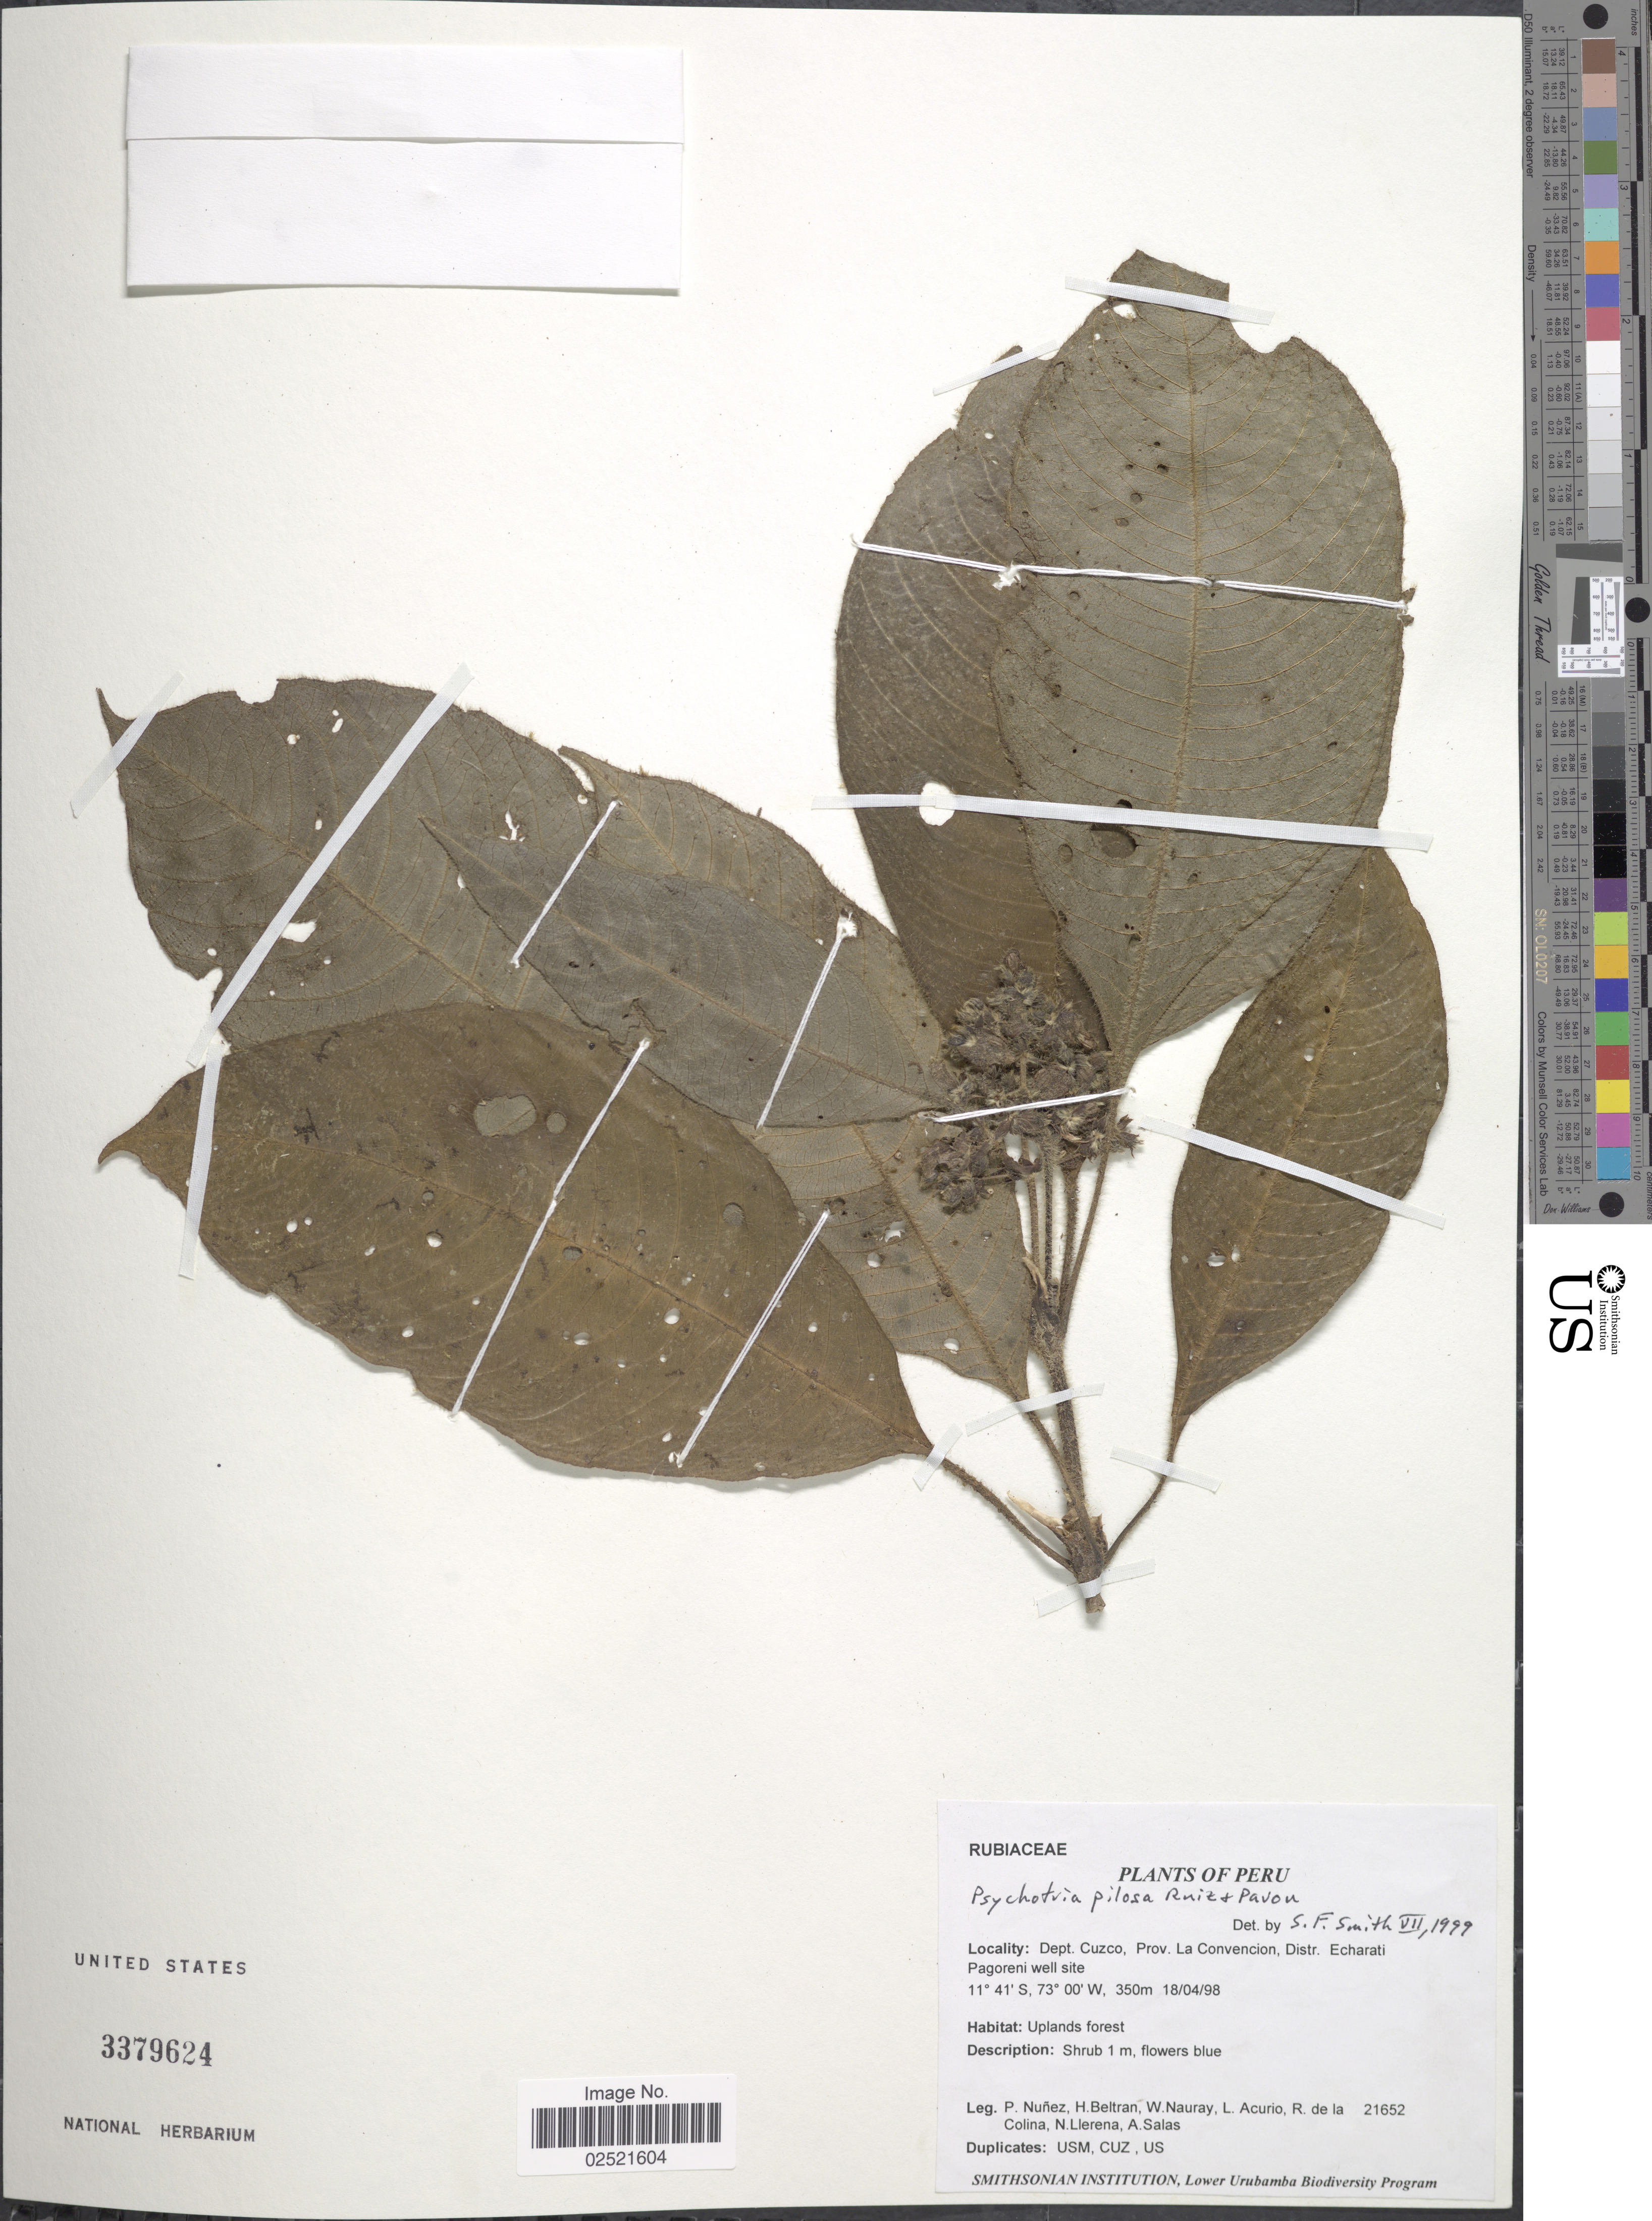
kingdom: Plantae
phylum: Tracheophyta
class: Magnoliopsida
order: Gentianales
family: Rubiaceae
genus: Psychotria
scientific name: Psychotria pilosa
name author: Ruiz & Pav.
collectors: P. Nuñez V., H. Beltran, W. Nauray, L. Acurio & et al.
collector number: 21652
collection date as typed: Transcribed d/m/y: 18/4/98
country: Peru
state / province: Cusco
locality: Prov. La Convencion, Distr. Echarati Pagoreni well site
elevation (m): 350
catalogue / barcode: US 3379624